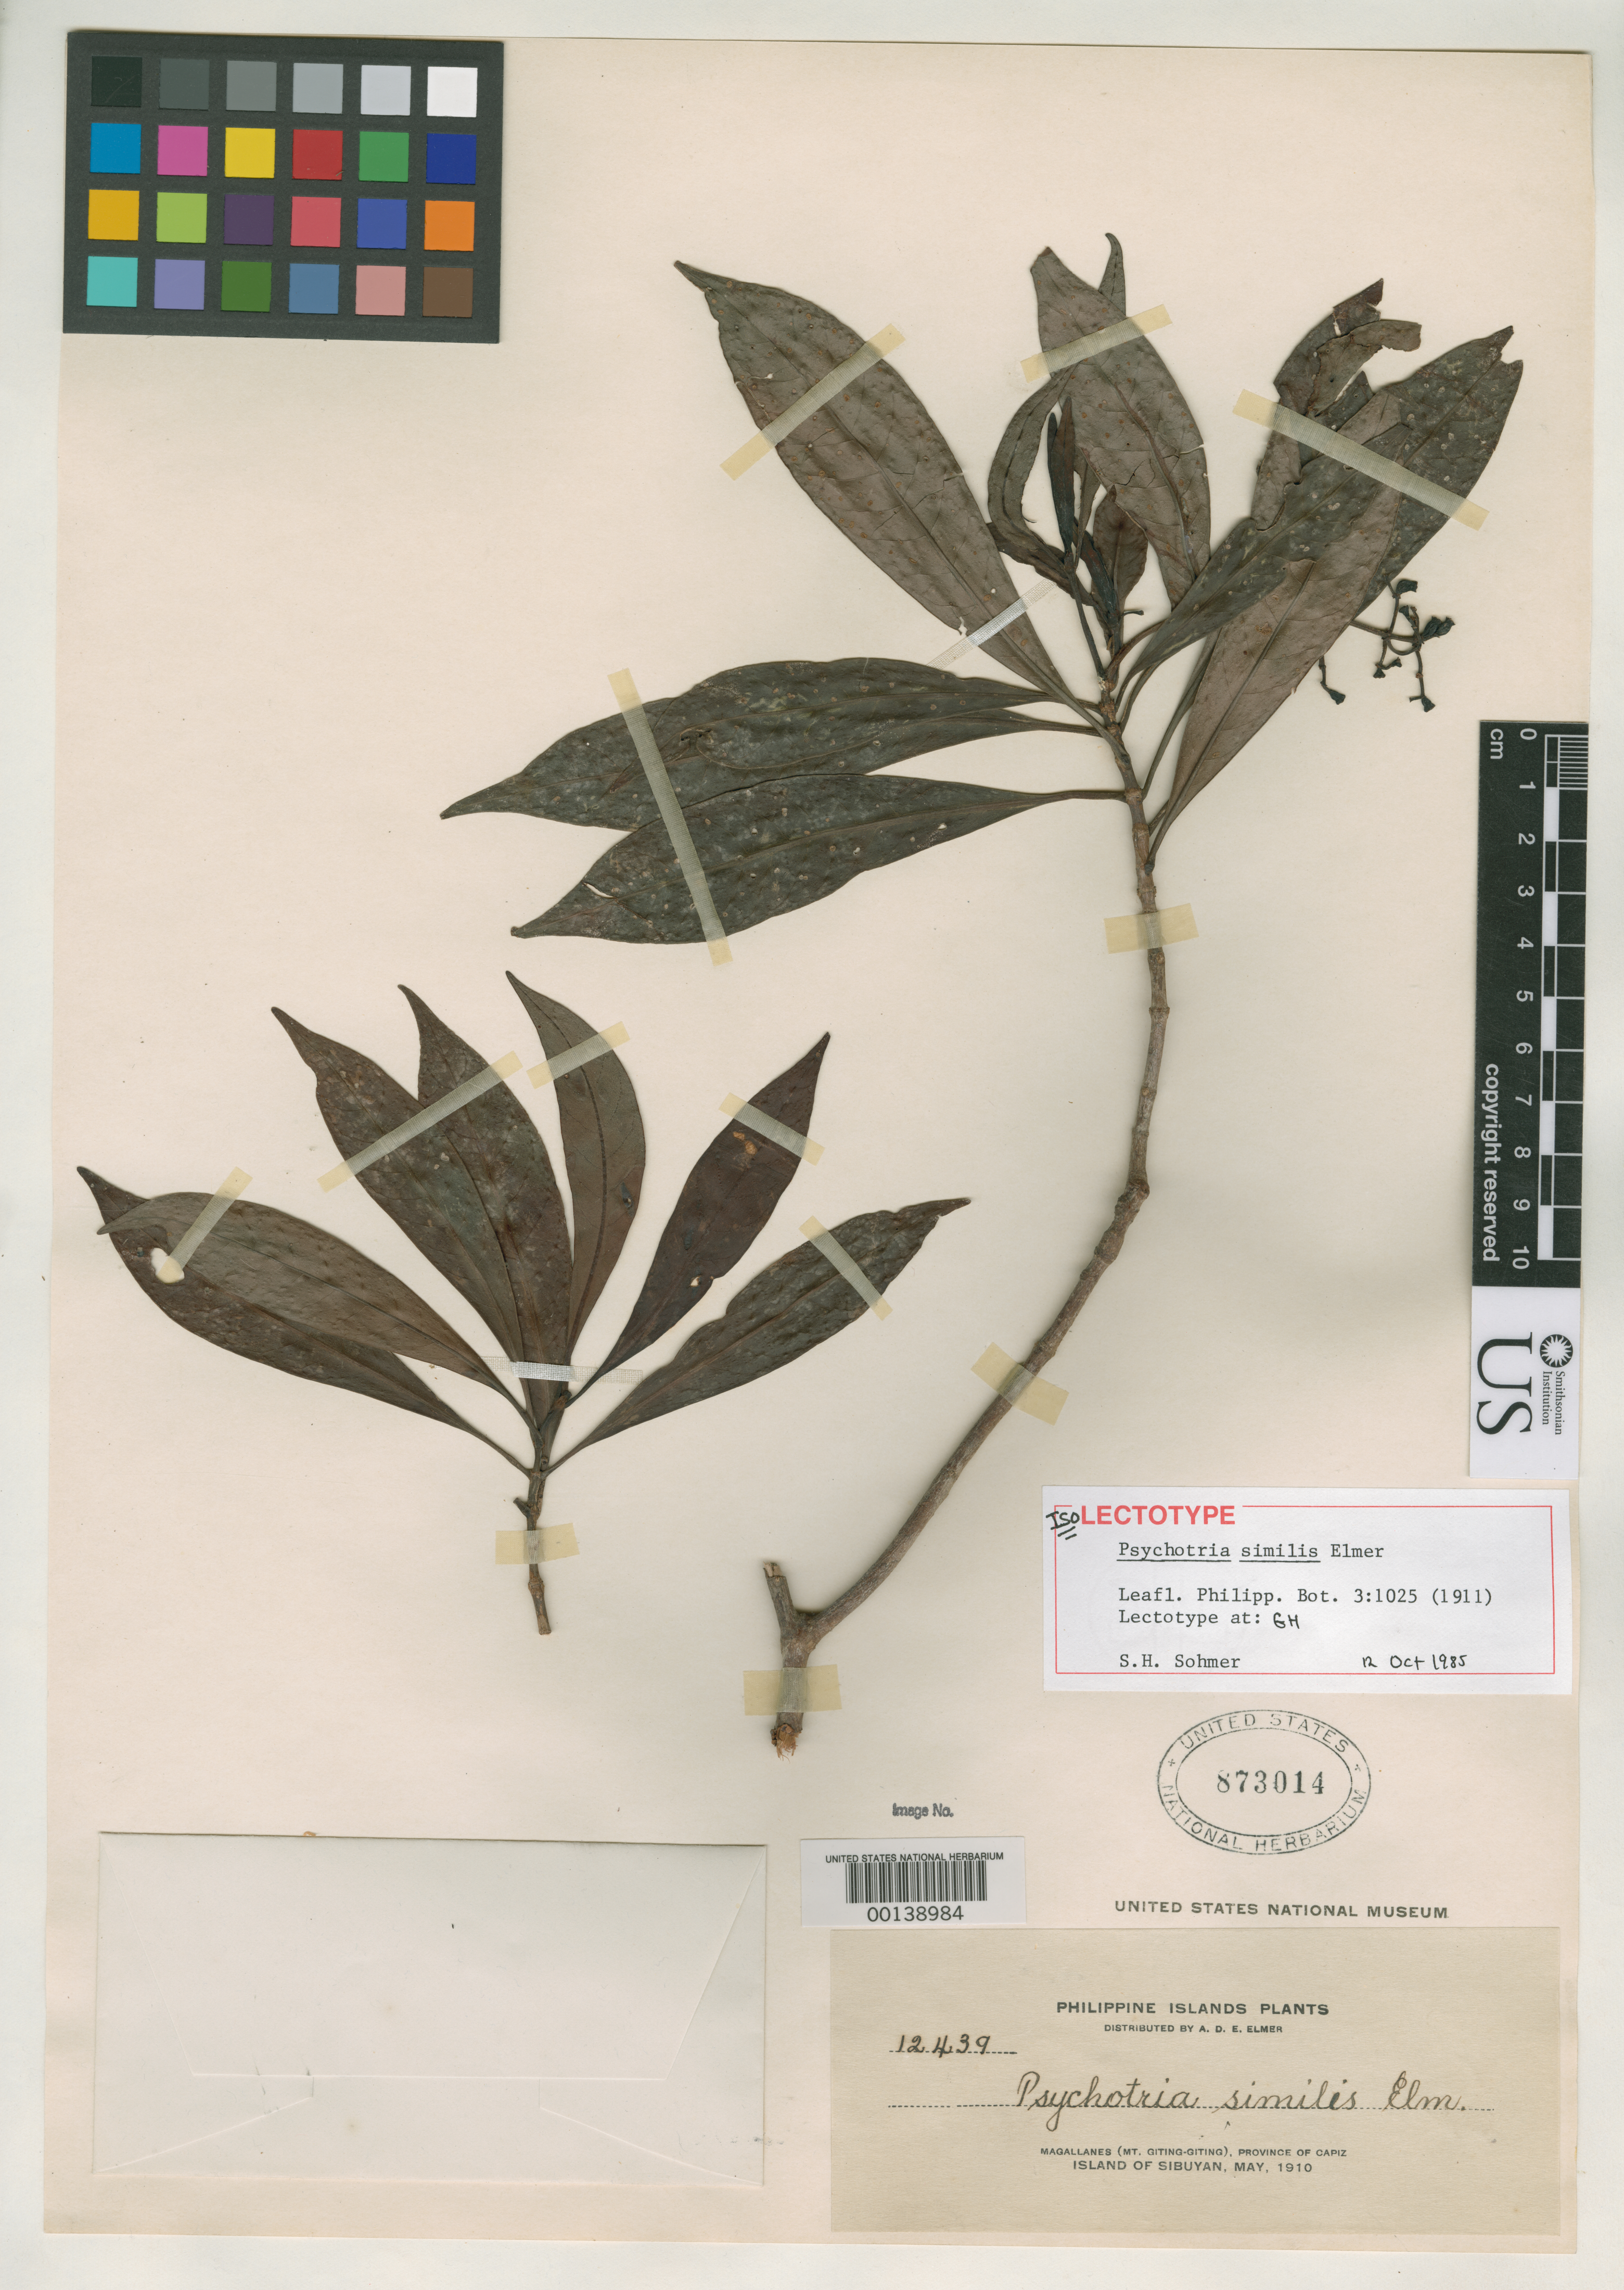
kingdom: Plantae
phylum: Tracheophyta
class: Magnoliopsida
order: Gentianales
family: Rubiaceae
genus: Psychotria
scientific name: Psychotria similis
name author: Elmer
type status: Isotype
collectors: A. D. E. Elmer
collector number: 12439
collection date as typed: May 1910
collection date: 1910-05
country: Philippines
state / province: Mimaropa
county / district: Romblon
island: Sibuyan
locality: Magallanes, Mt. Giting-Giting.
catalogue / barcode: US 873014